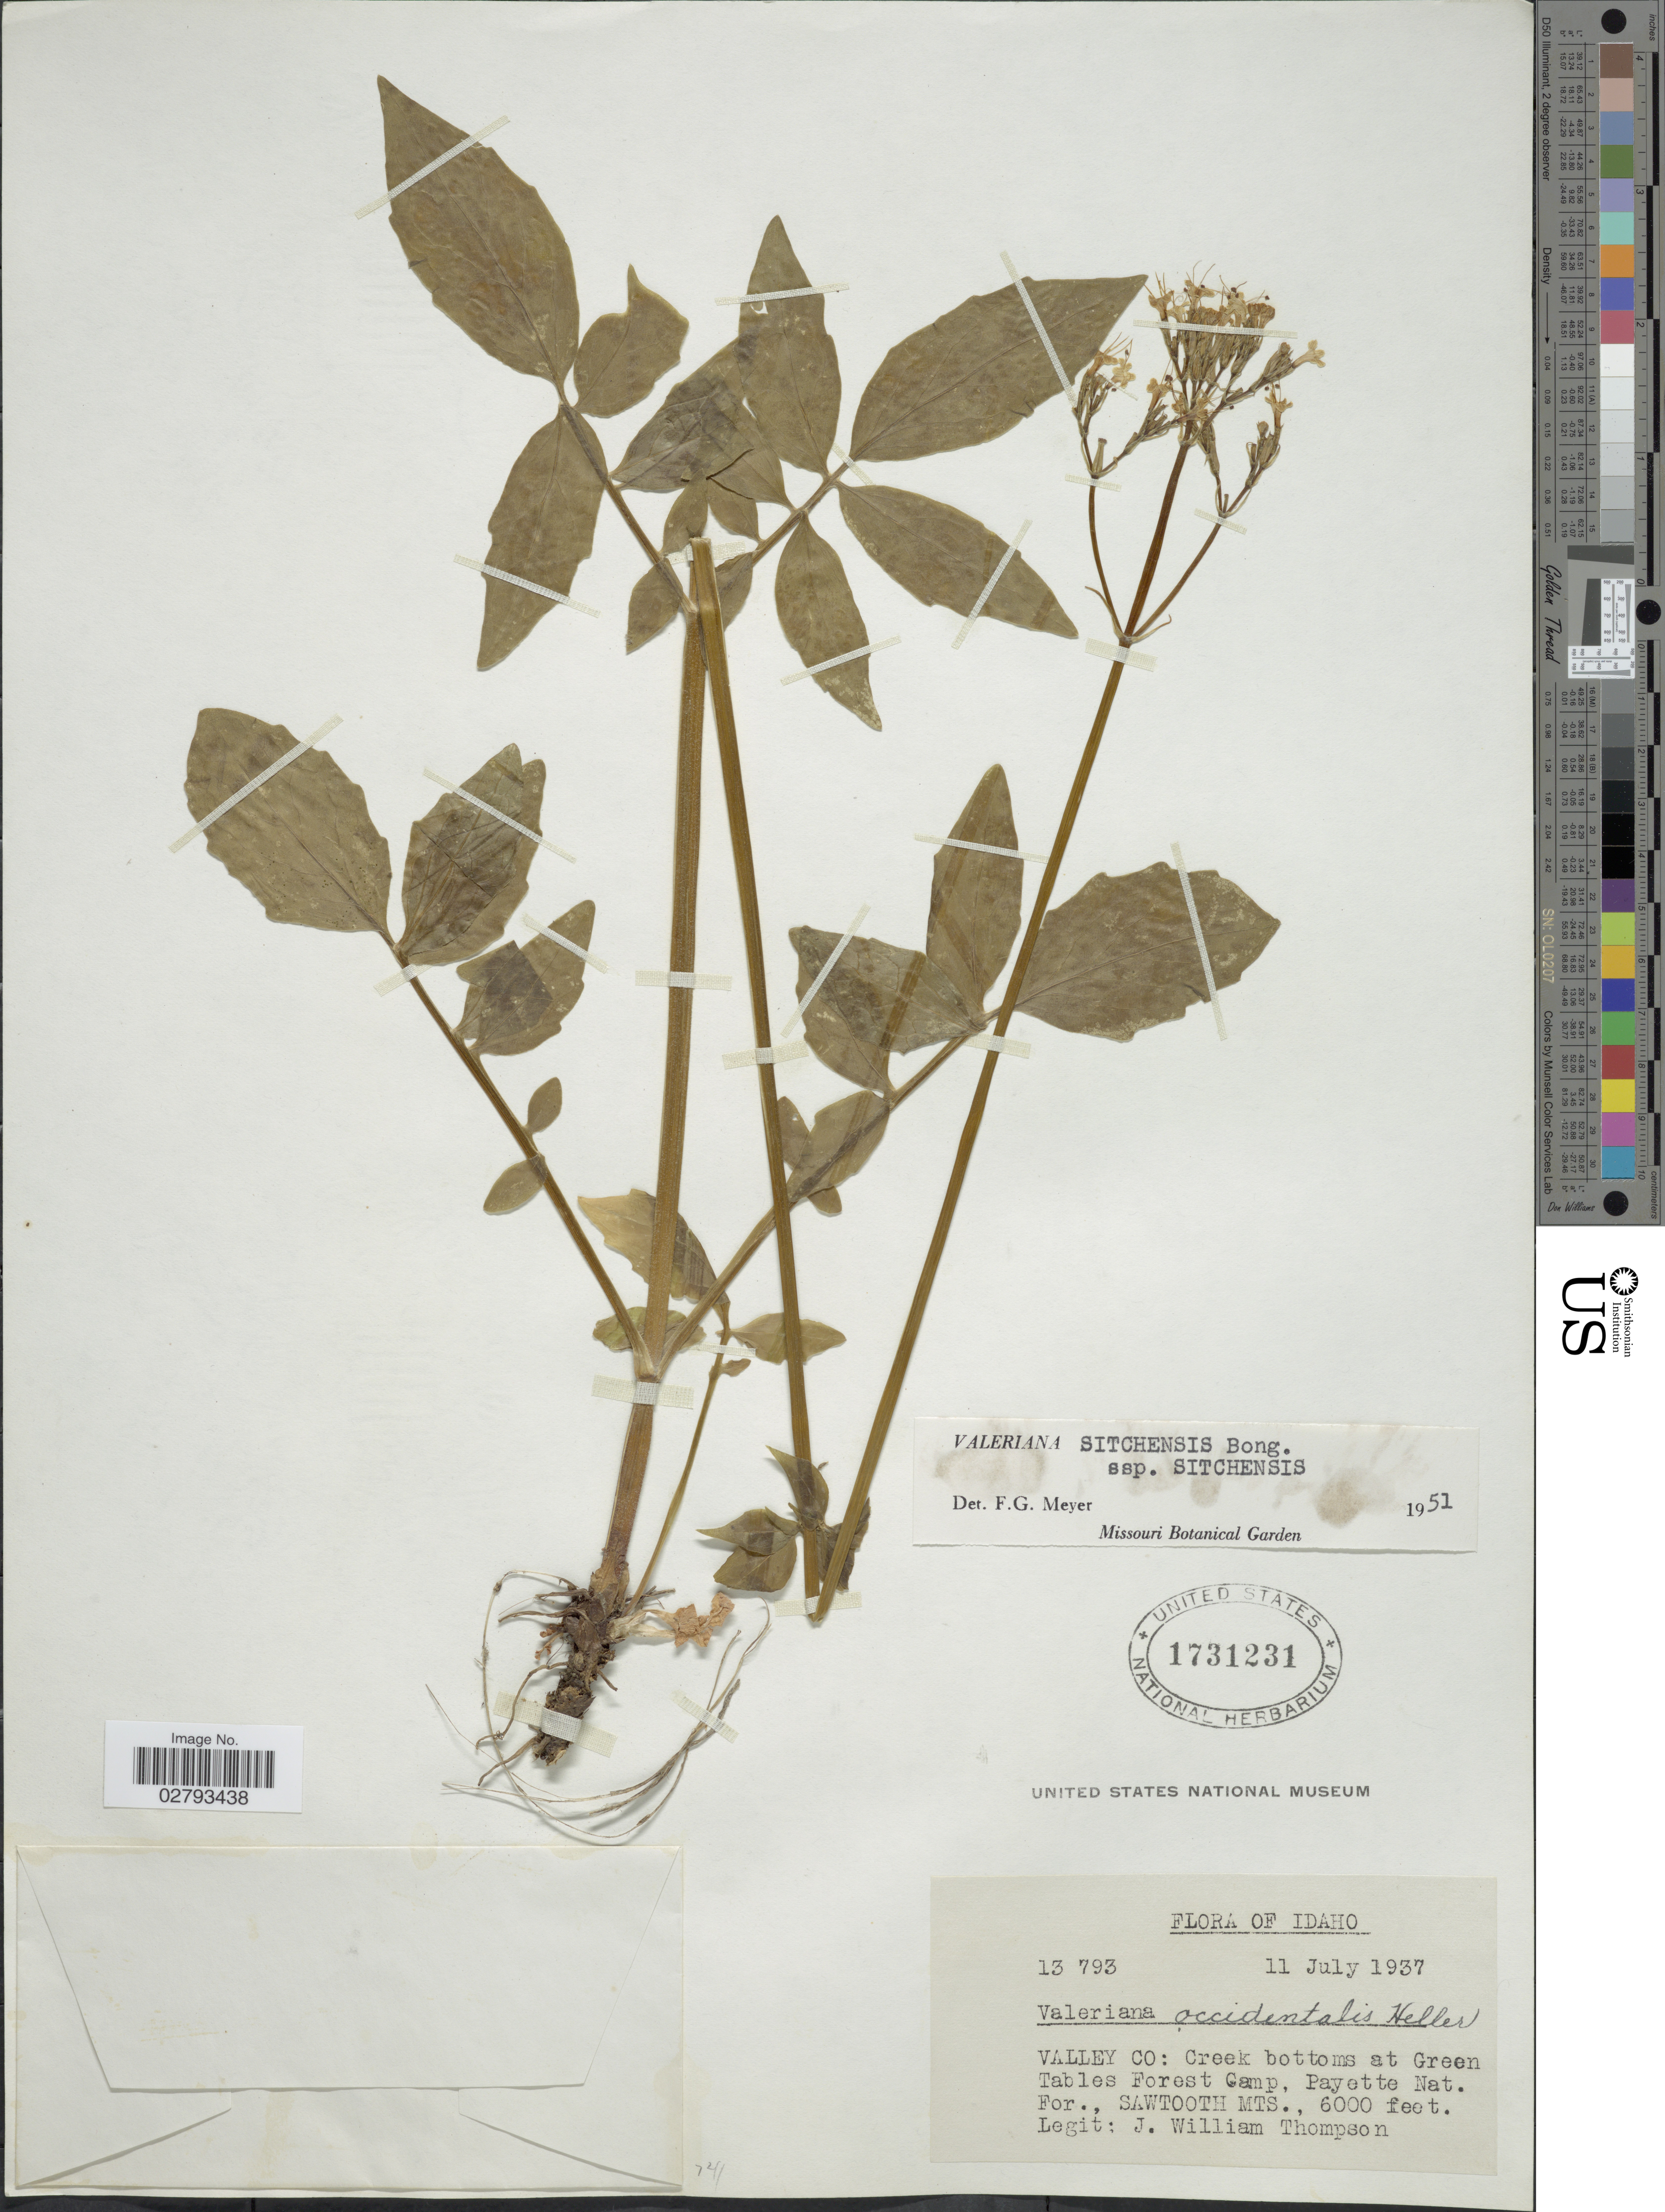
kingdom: Plantae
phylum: Tracheophyta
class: Magnoliopsida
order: Dipsacales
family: Caprifoliaceae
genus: Valeriana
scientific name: Valeriana sitchensis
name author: Bong.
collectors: J. W. Thompson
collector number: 13793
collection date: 1937-07-11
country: United States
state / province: Idaho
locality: Valley Co: Creek bottoms at Green Tables Forest Camp, Payette Nat. For., Sawtooth Mts.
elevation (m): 1829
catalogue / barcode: US 1731231